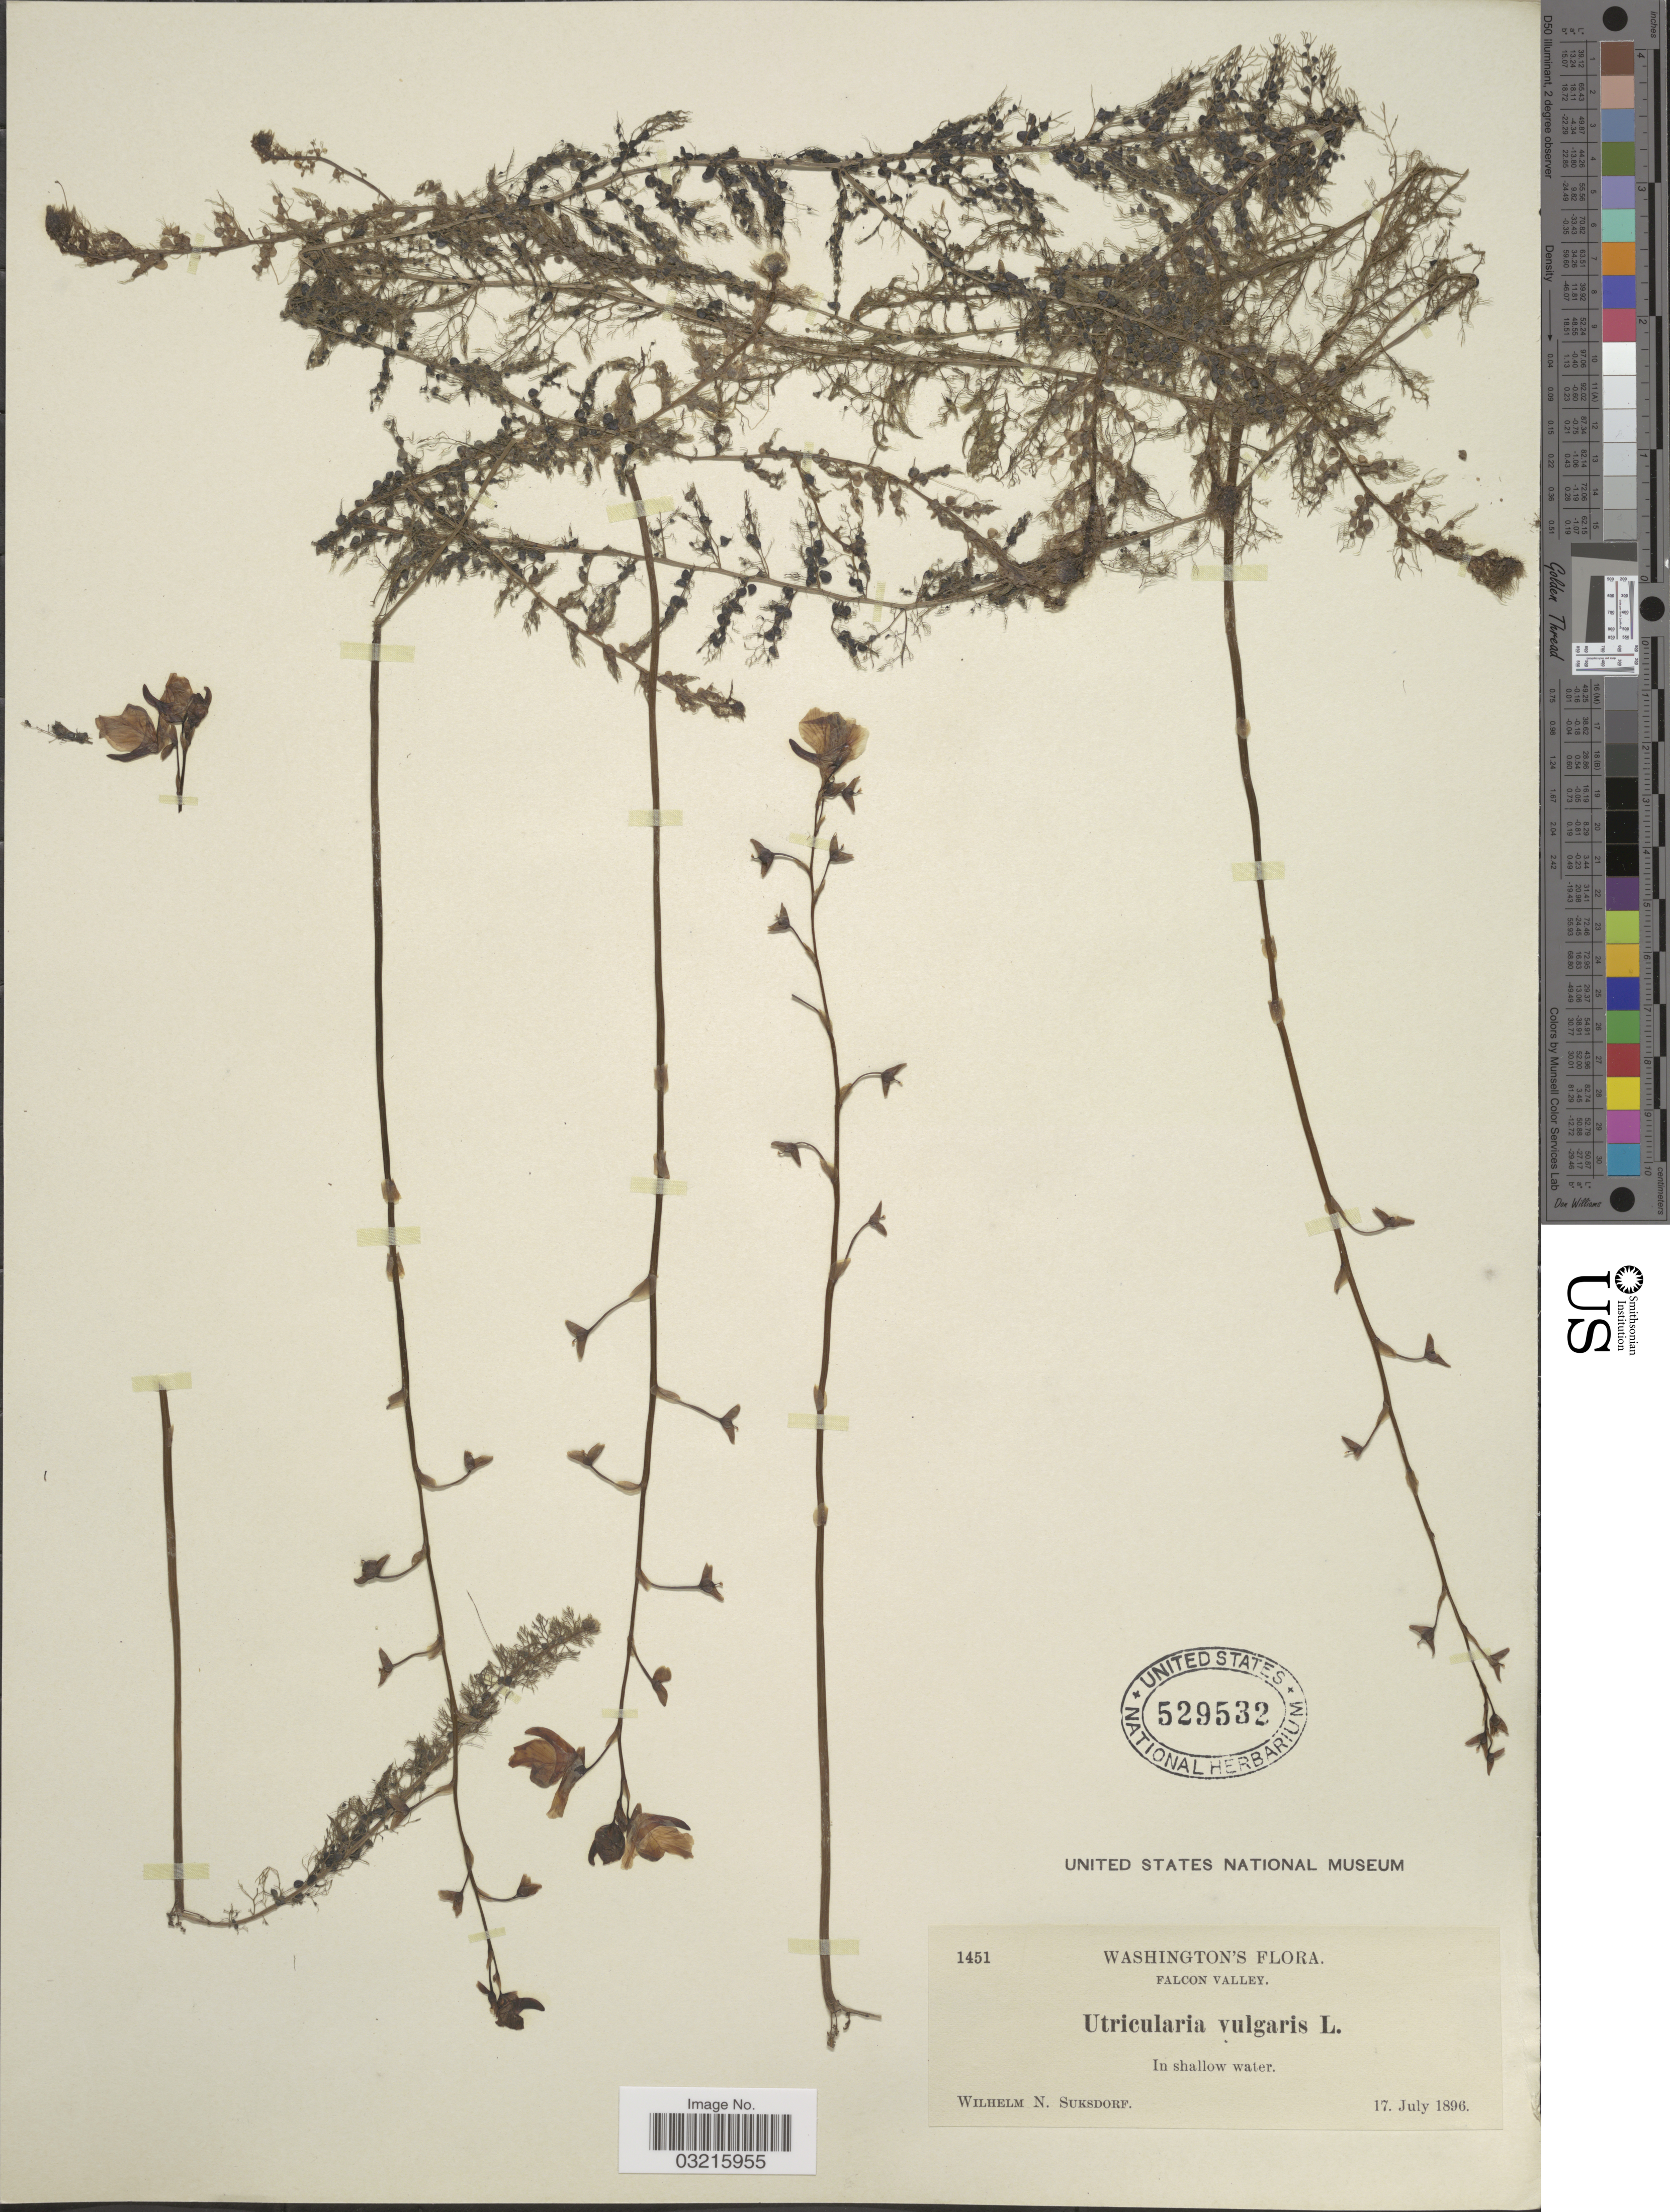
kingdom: Plantae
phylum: Tracheophyta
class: Magnoliopsida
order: Lamiales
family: Lentibulariaceae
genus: Utricularia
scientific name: Utricularia vulgaris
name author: L.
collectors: W. N. Suksdorf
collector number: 1451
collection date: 1896-07-17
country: United States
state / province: Washington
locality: Falcon Valley. In shallow water.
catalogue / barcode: US 529532